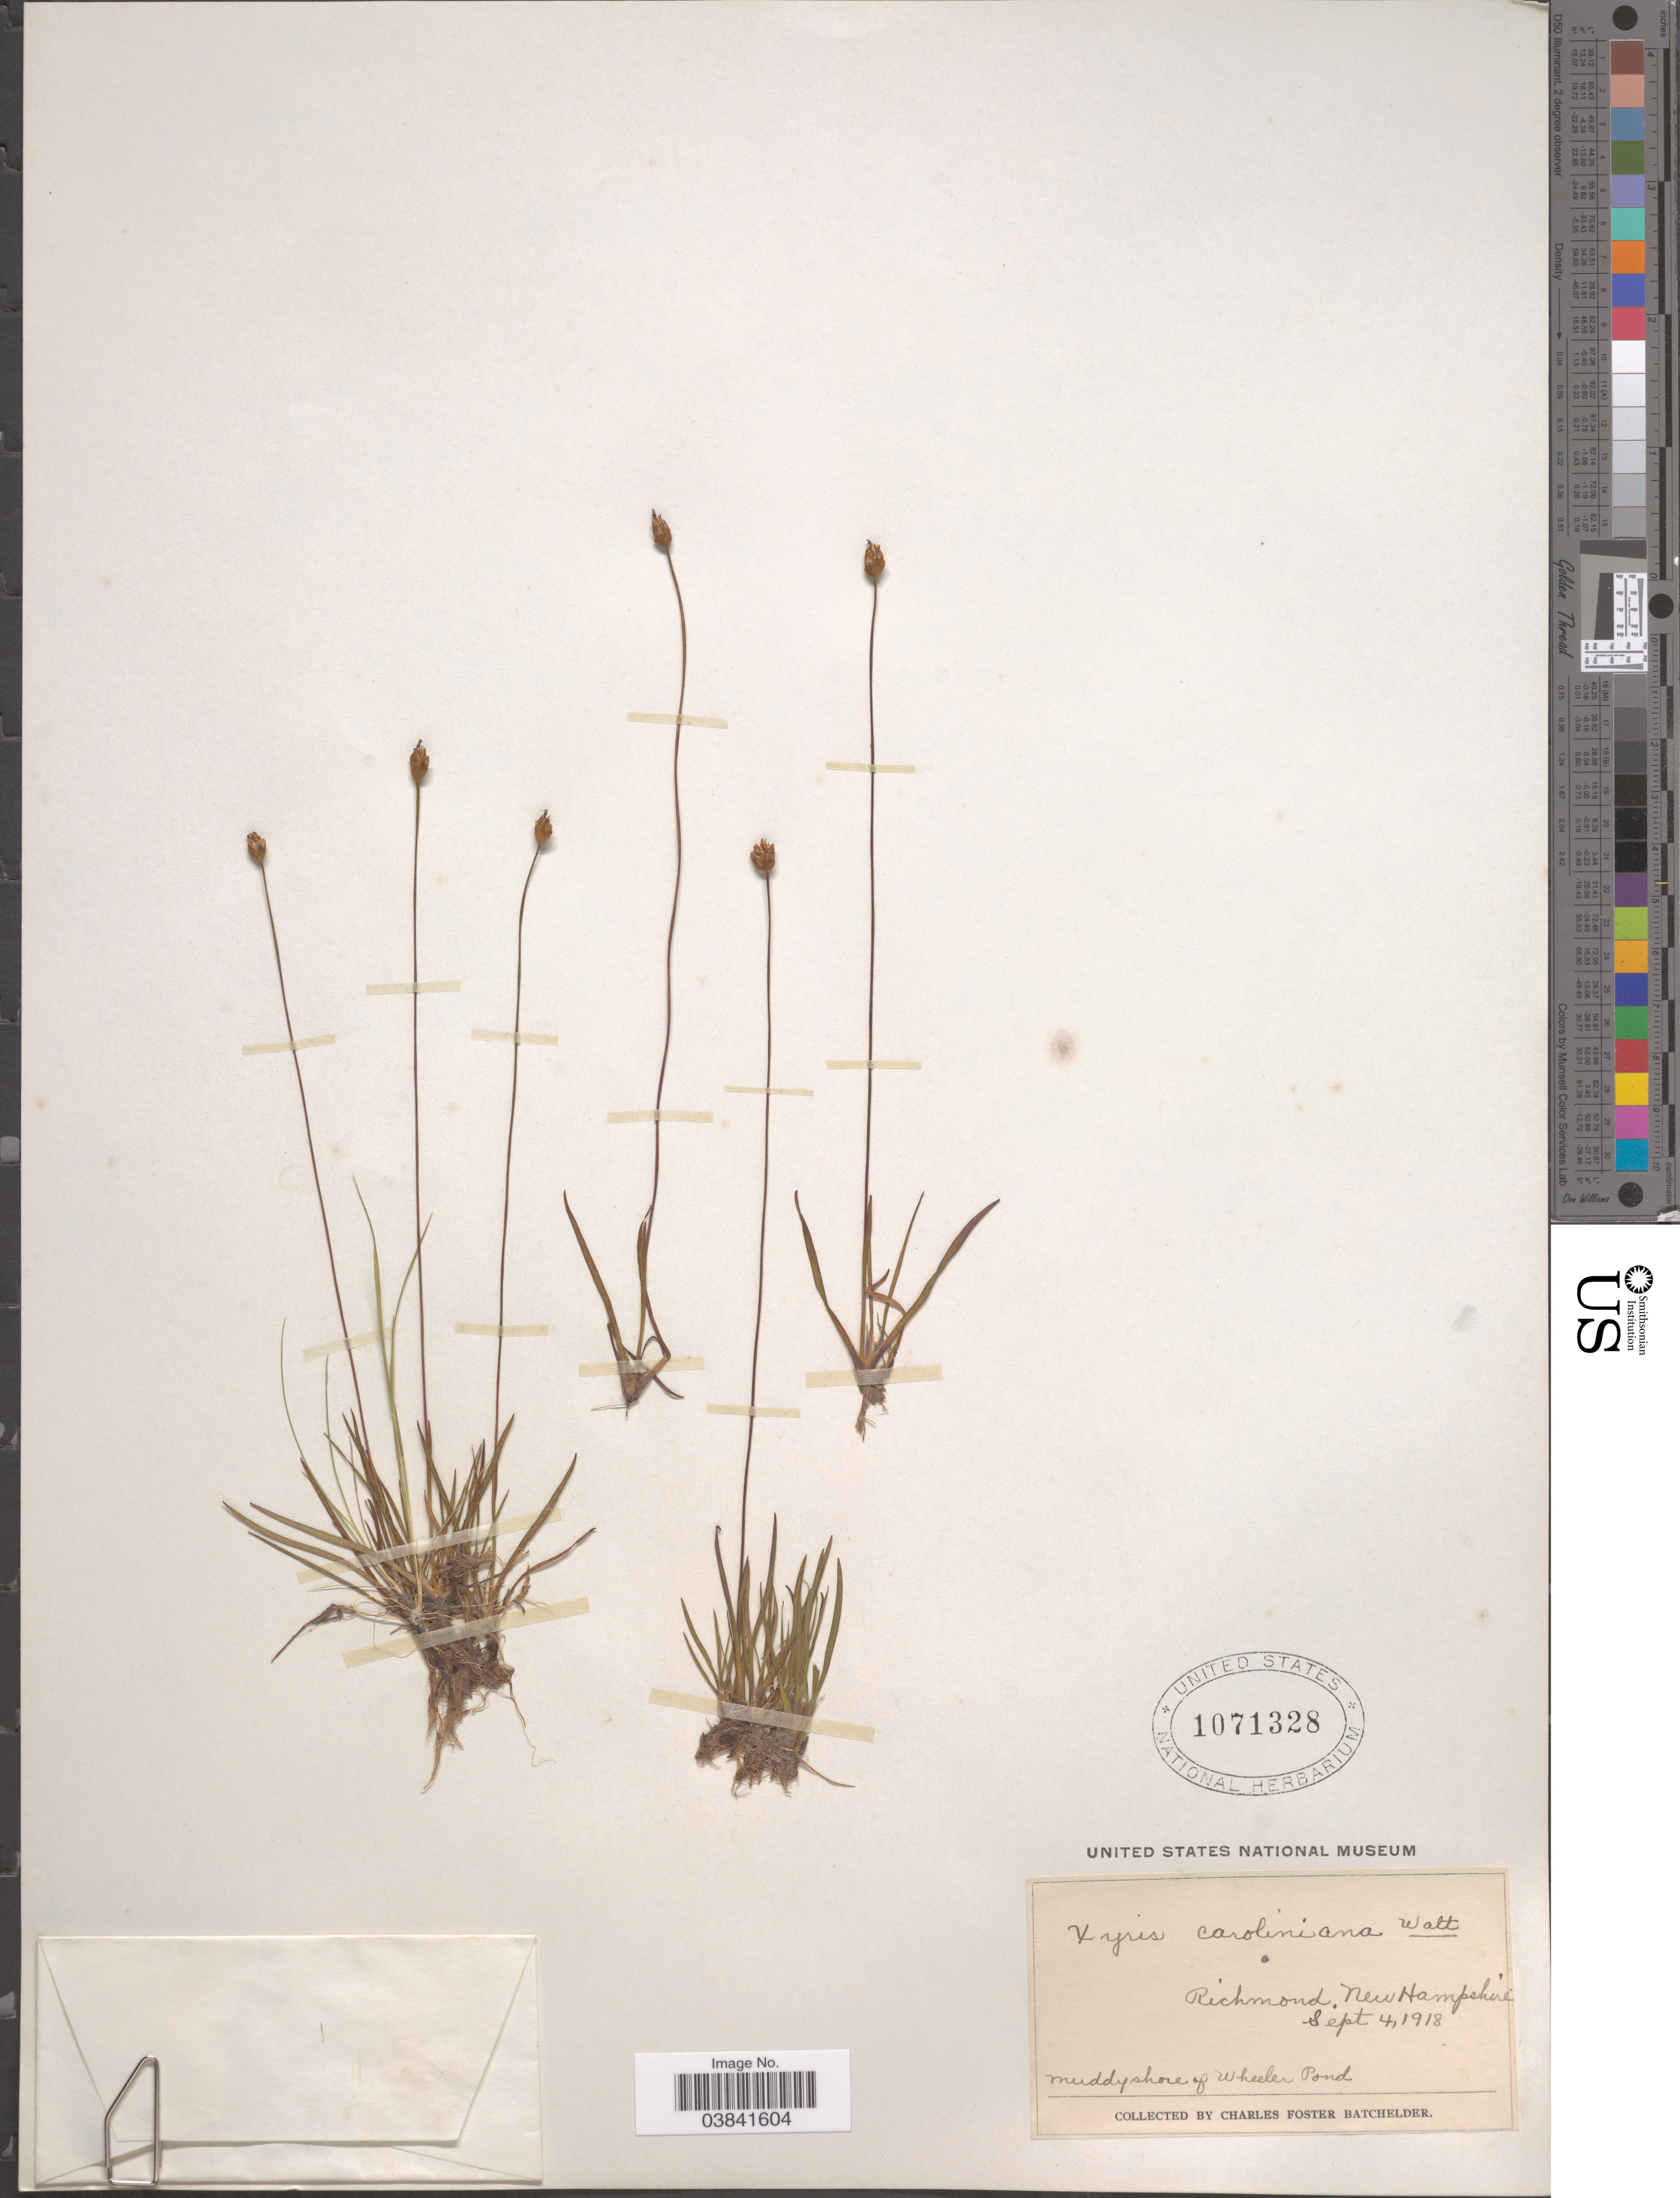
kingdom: Plantae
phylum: Tracheophyta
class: Liliopsida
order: Poales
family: Xyridaceae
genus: Xyris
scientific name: Xyris montana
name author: Ries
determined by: Strong, Mark T., (BOT), Smithsonian Institution - National Museum of Natural History (UNITED STATES)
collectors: C. Batchelder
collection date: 1918-09-04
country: United States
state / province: New Hampshire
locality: Richmond. Muddy shore of Wheeler Pond.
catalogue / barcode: US 1071328